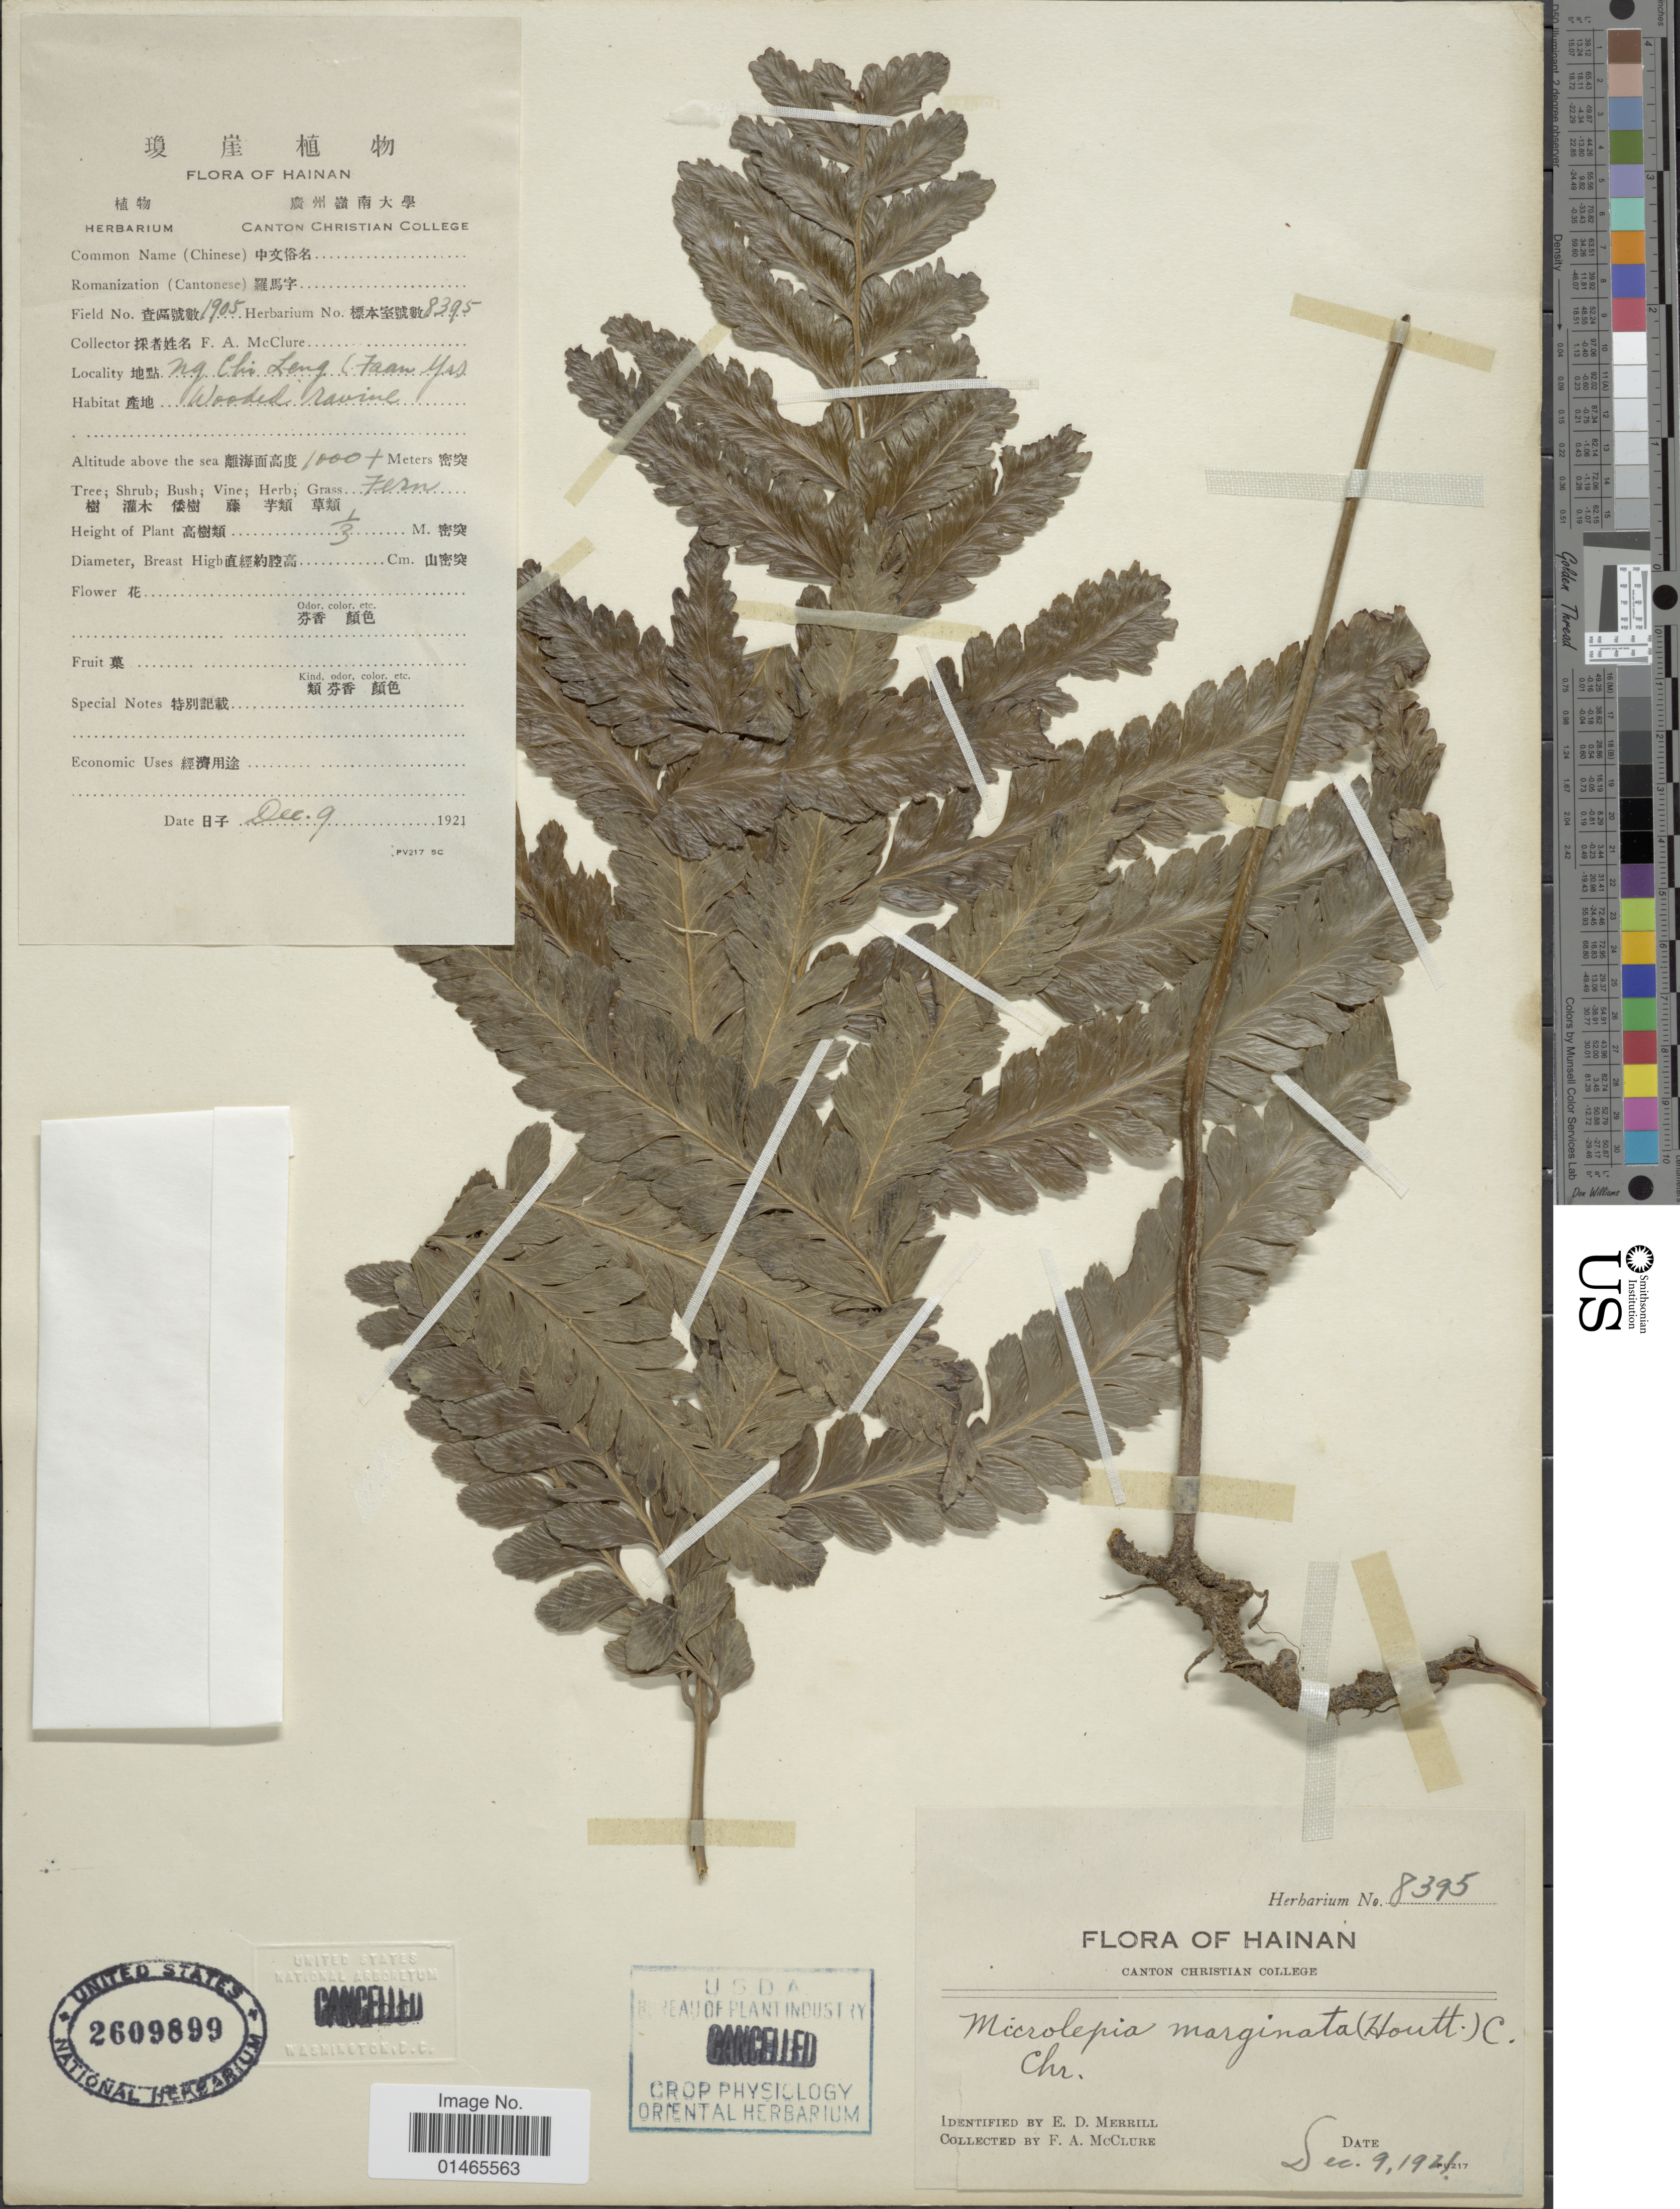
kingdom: Plantae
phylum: Tracheophyta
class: Polypodiopsida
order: Polypodiales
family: Dennstaedtiaceae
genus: Microlepia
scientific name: Microlepia marginata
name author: (Houtt.) C. Chr.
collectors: F. A. McClure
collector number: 8395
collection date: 1921-12-09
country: China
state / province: Hainan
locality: Ng Chi Kong (Foam yas) Wooded ravine [interpreted]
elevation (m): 1000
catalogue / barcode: US 2609899